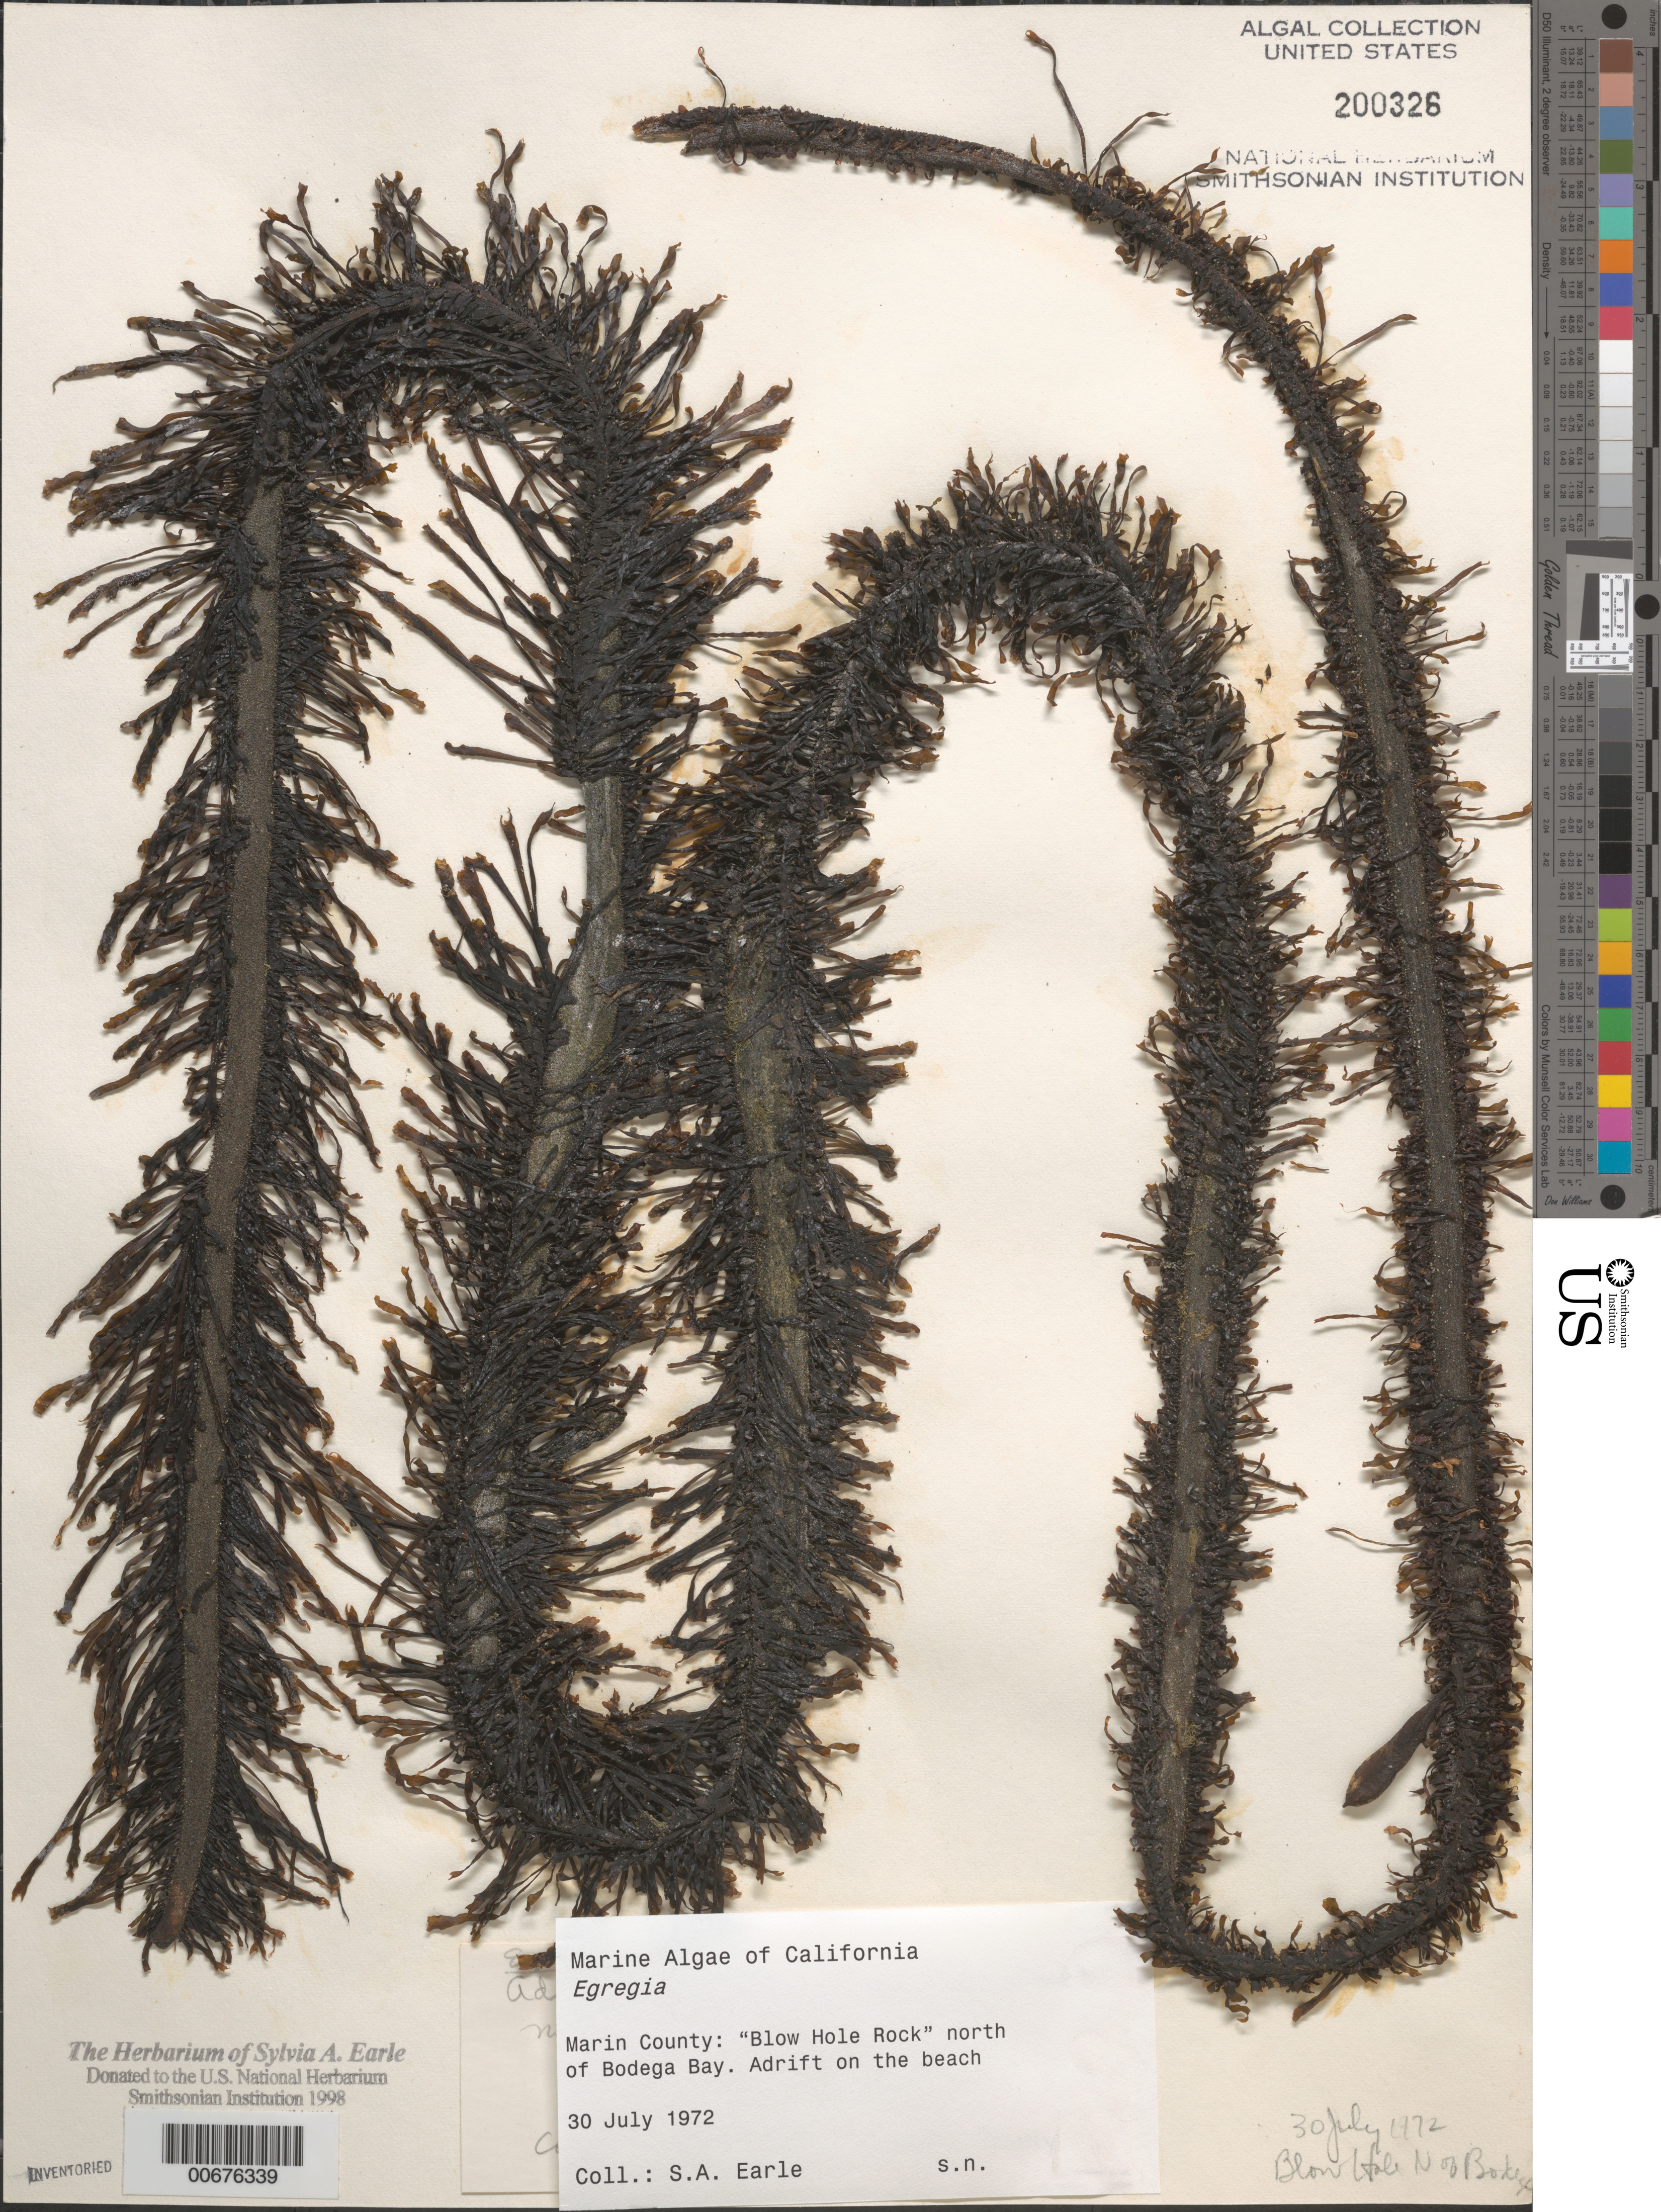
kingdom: Chromista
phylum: Ochrophyta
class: Phaeophyceae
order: Laminariales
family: Lessoniaceae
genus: Egregia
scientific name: Egregia sp.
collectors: S. A. Earle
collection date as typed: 30 Jul 1972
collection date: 1972-07-30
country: United States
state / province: California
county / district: Sonoma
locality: Blow hole rock, north of Bodega Bay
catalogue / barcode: US 200326